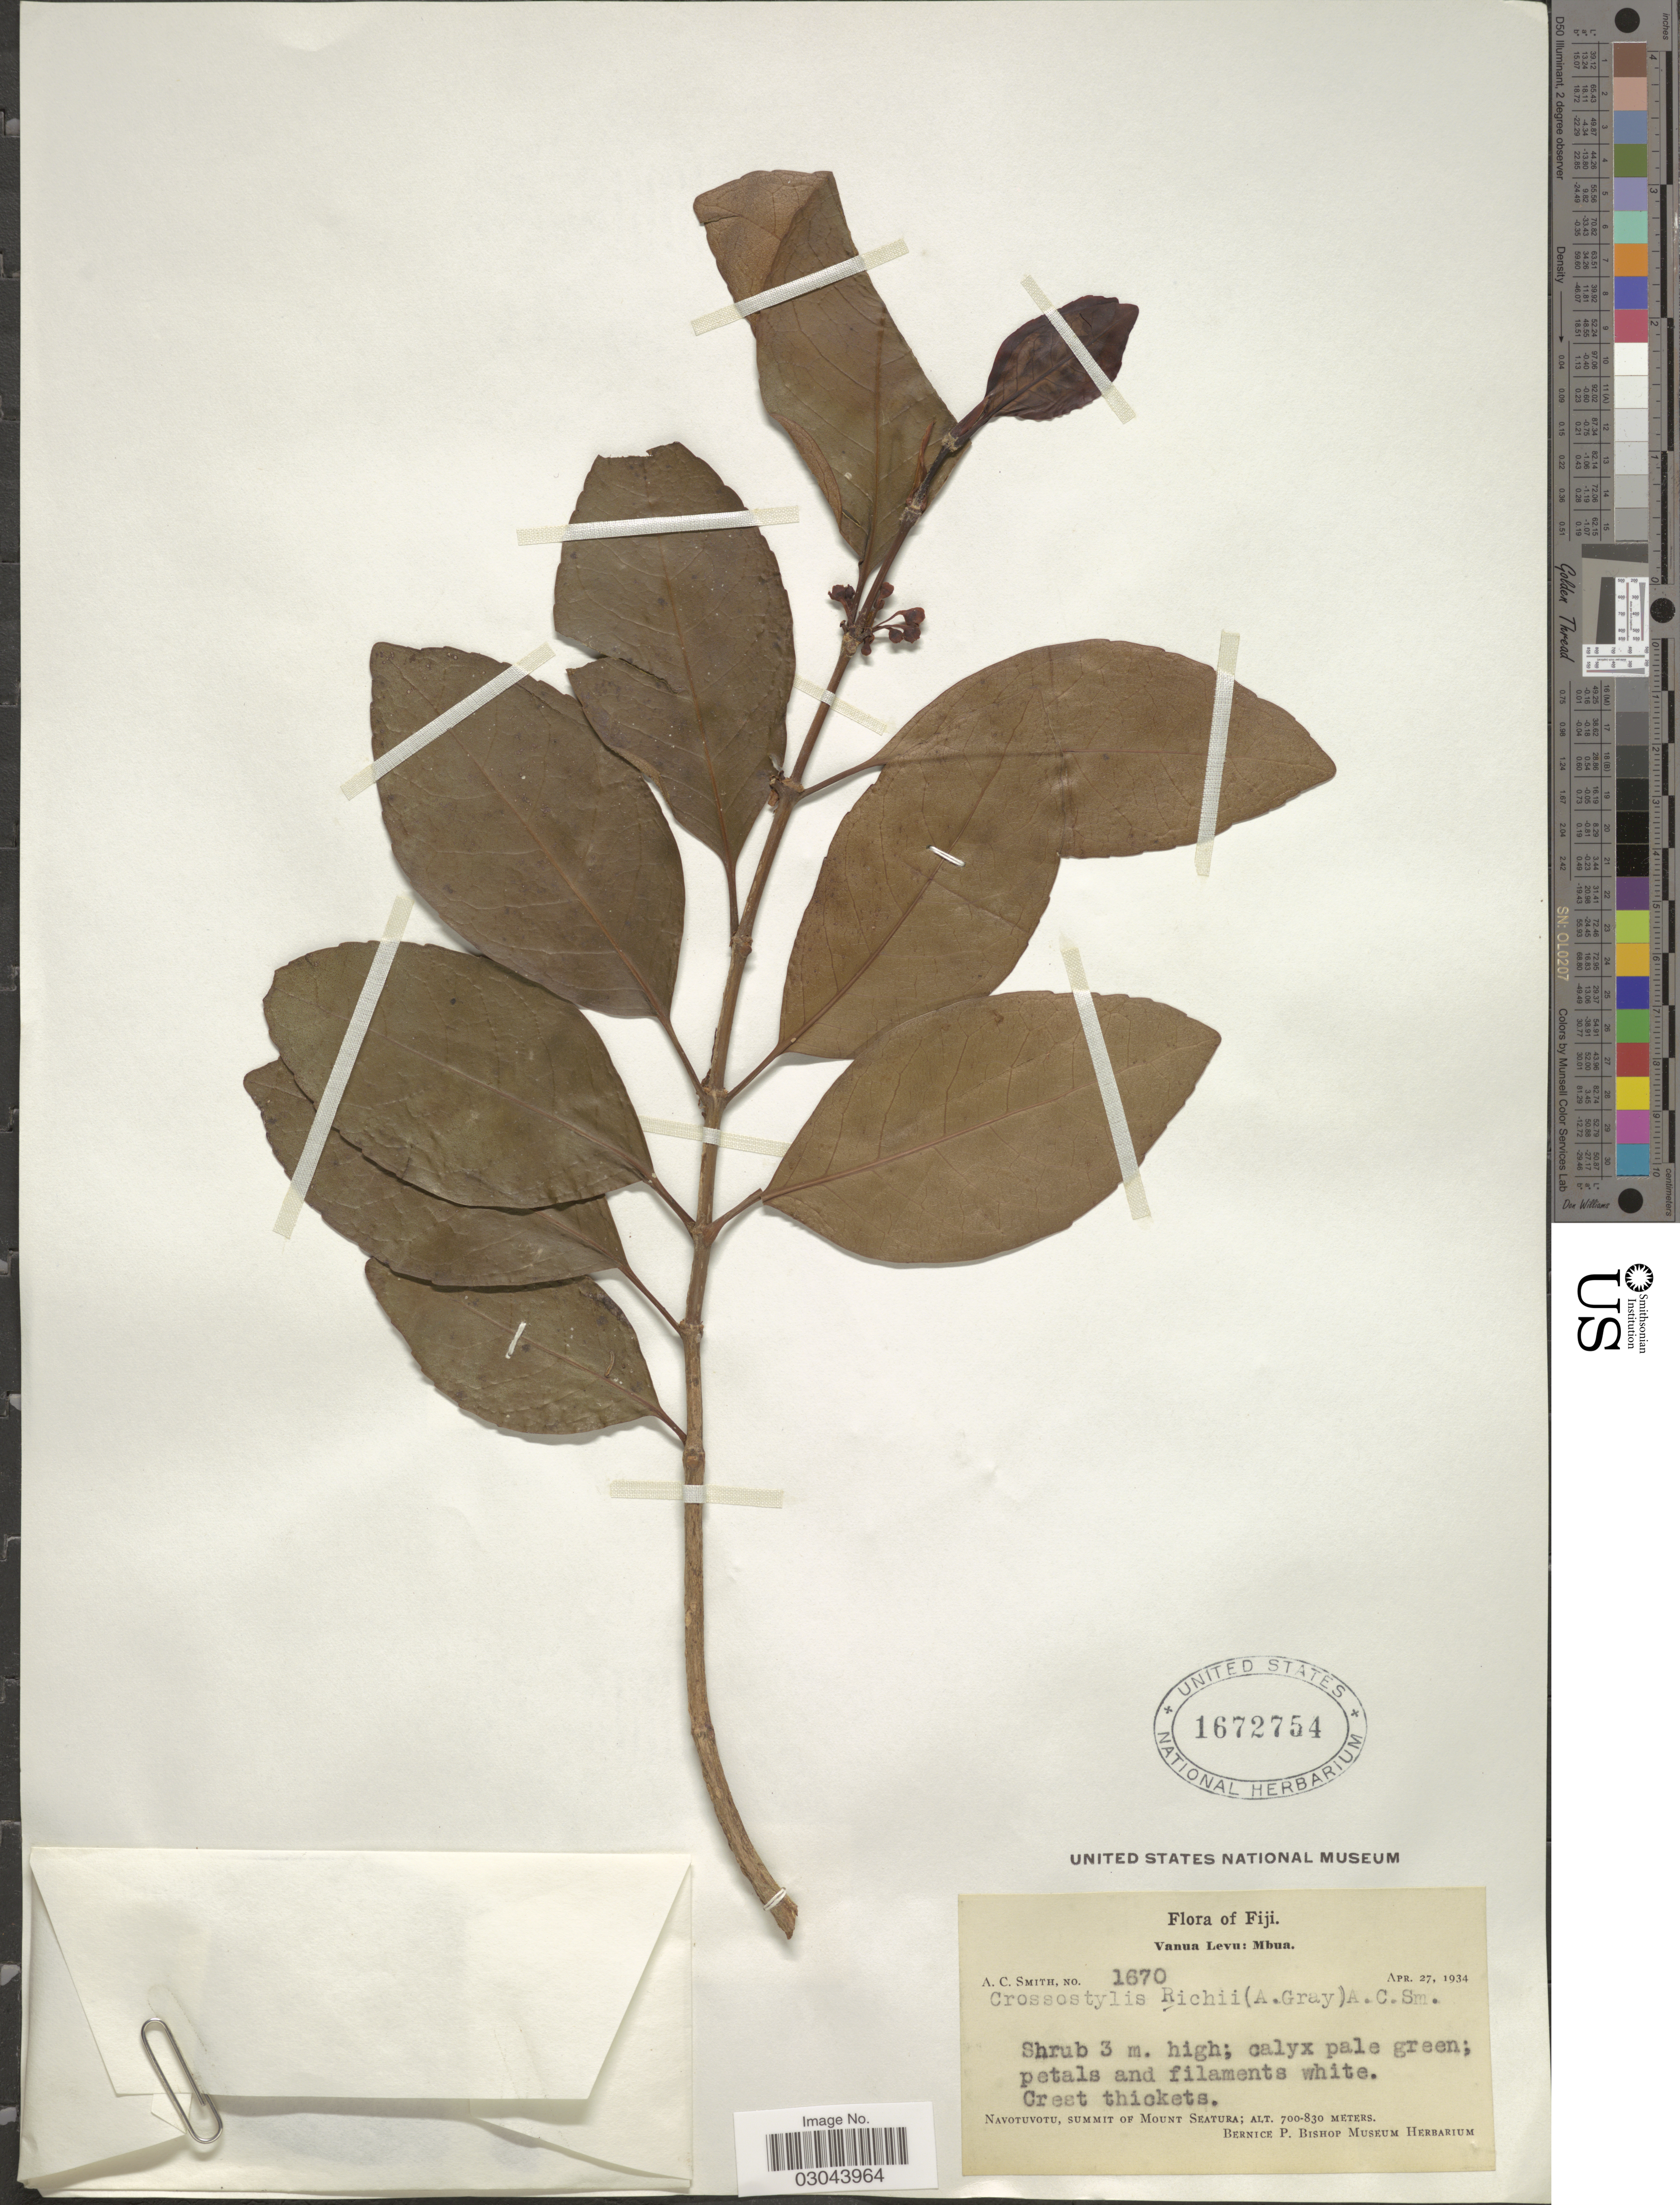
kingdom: Plantae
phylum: Tracheophyta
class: Magnoliopsida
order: Malpighiales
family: Rhizophoraceae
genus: Crossostylis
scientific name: Crossostylis richii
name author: (A. Gray) A.C. Sm.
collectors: A. C. Smith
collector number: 1670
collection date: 1934-04-27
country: Fiji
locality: Vanua Levu: Mbua. Navotuvotu, summit of Mount Seatura.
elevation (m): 700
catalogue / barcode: US 1672754